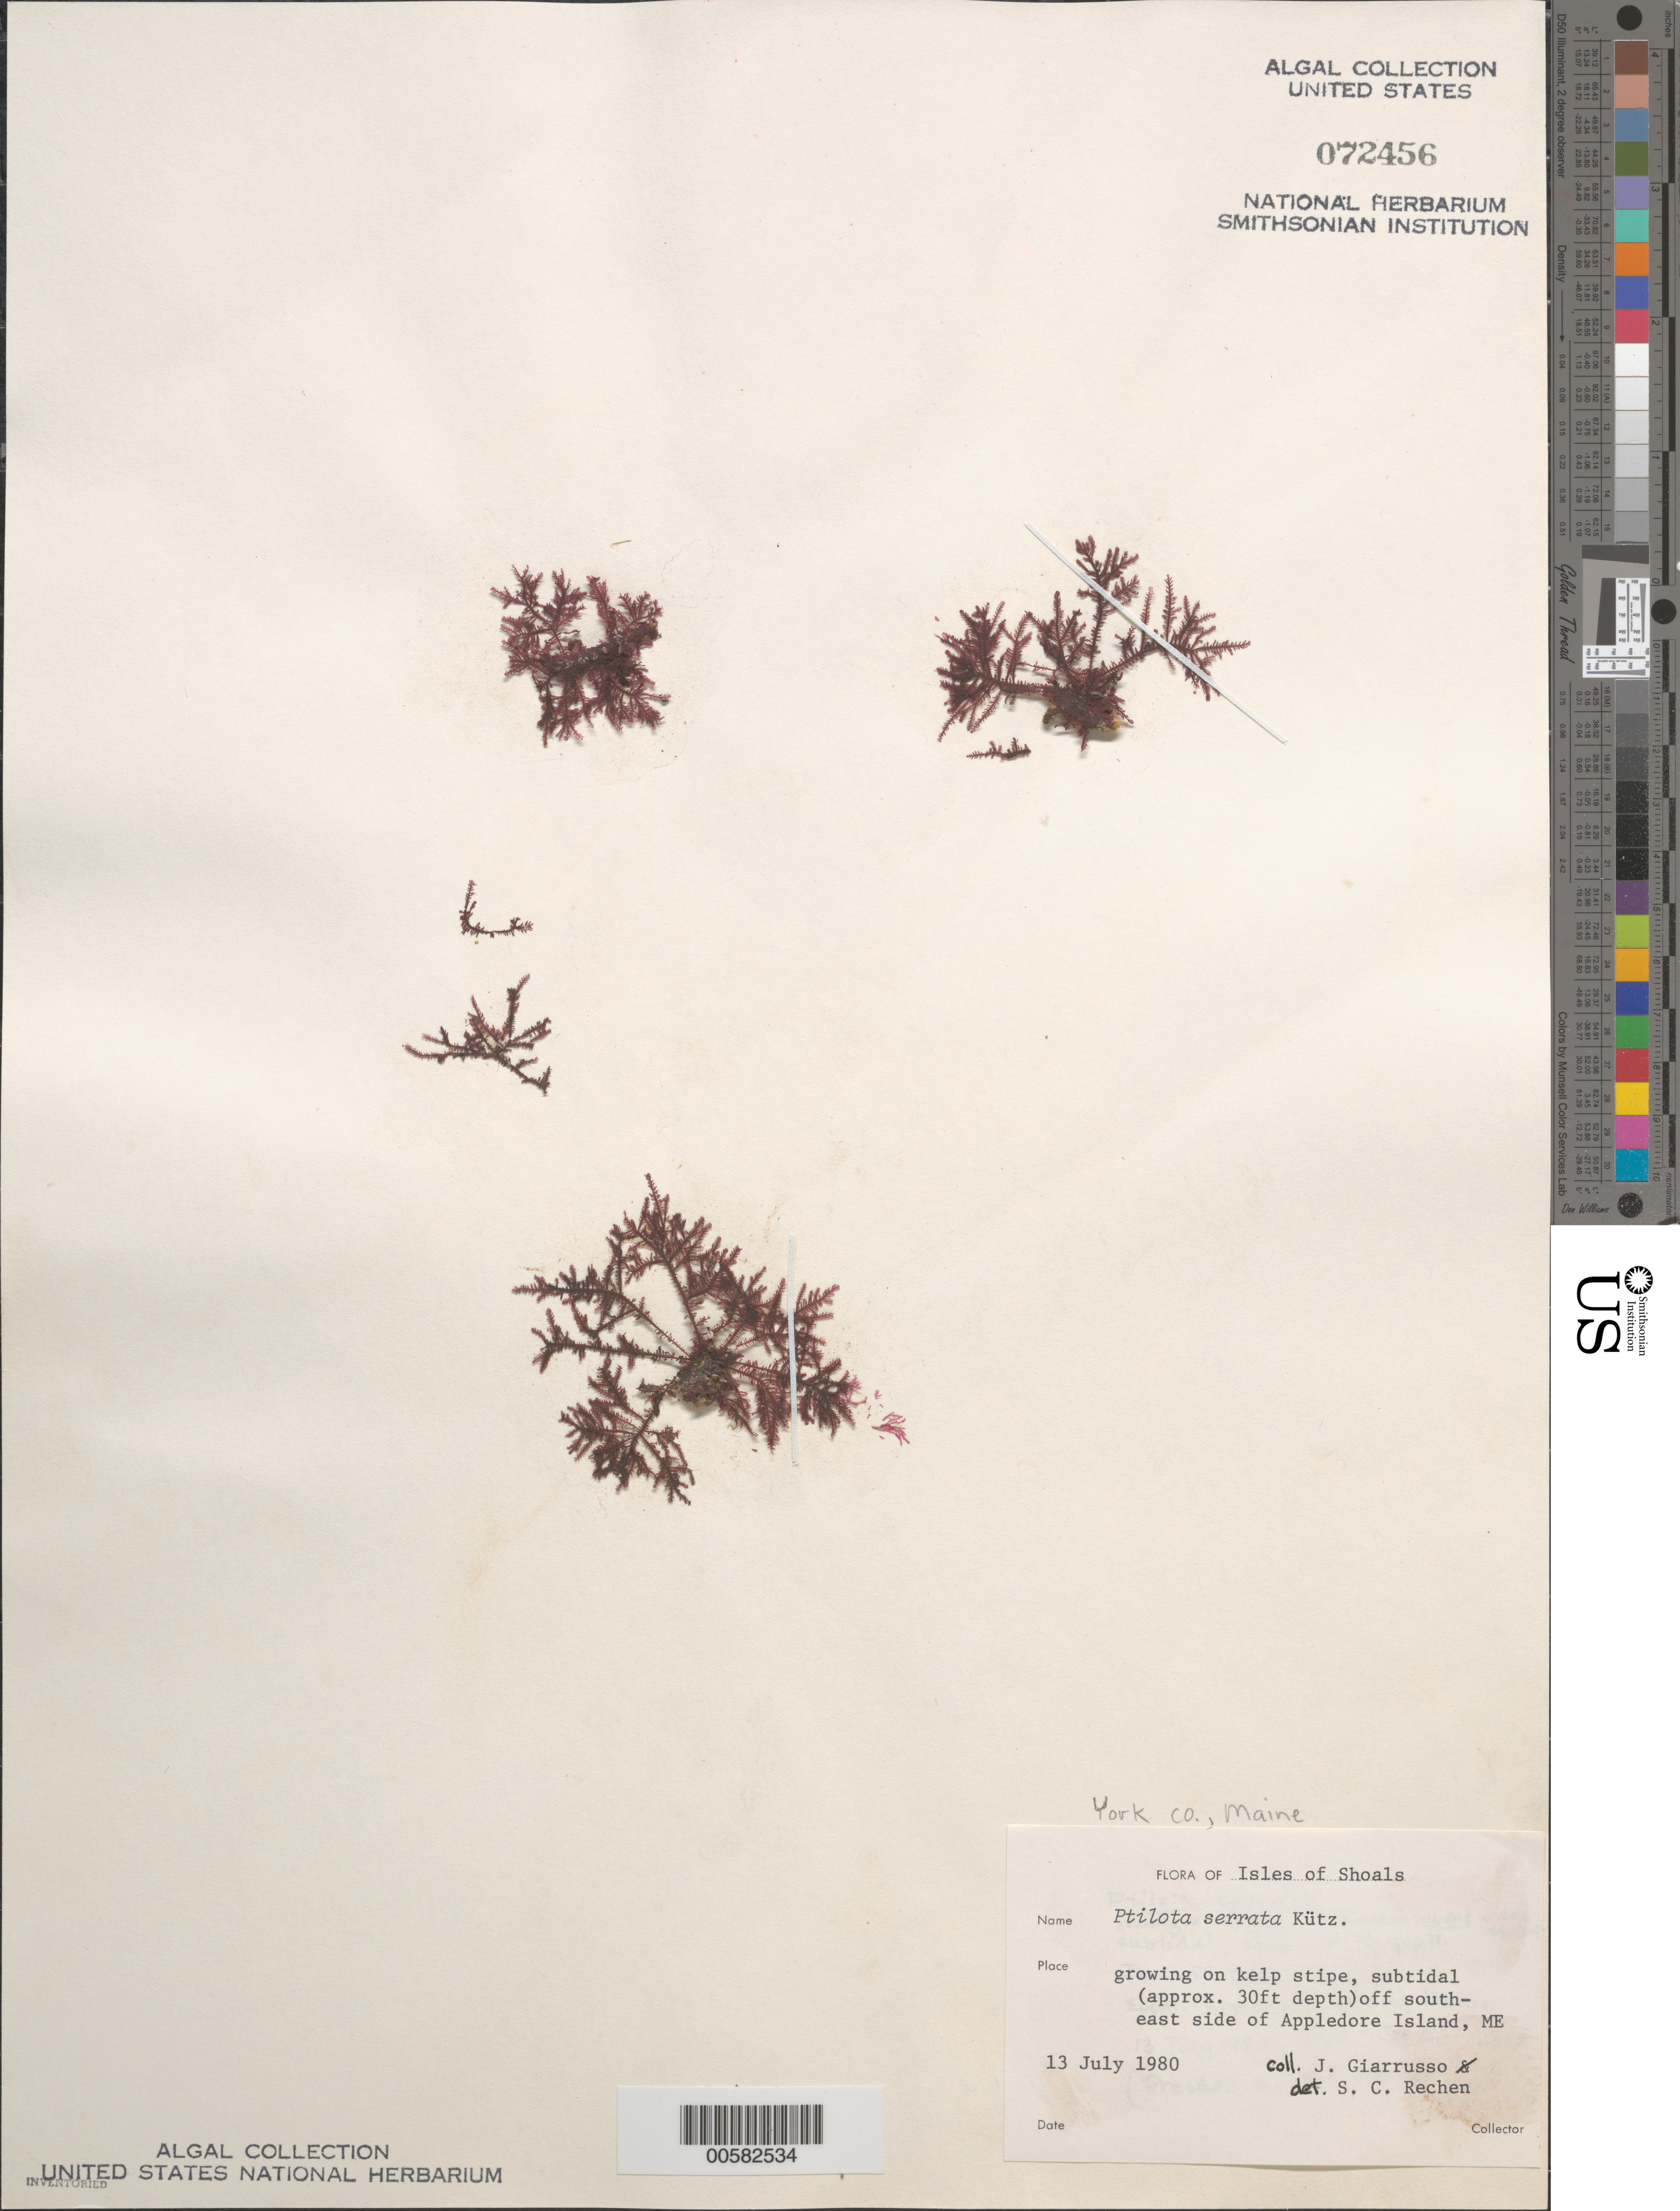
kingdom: Plantae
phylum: Rhodophyta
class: Florideophyceae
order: Ceramiales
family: Wrangeliaceae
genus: Ptilota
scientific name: Ptilota serrata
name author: Kützing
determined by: Rechen, S. C., (BOT), Smithsonian Institution - National Museum of Natural History (UNITED STATES)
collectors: J. Giarrusso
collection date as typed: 13 Jul 1980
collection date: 1980-07-13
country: United States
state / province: Maine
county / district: York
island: Appledore Island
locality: Off southeastern part of island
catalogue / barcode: US 72456